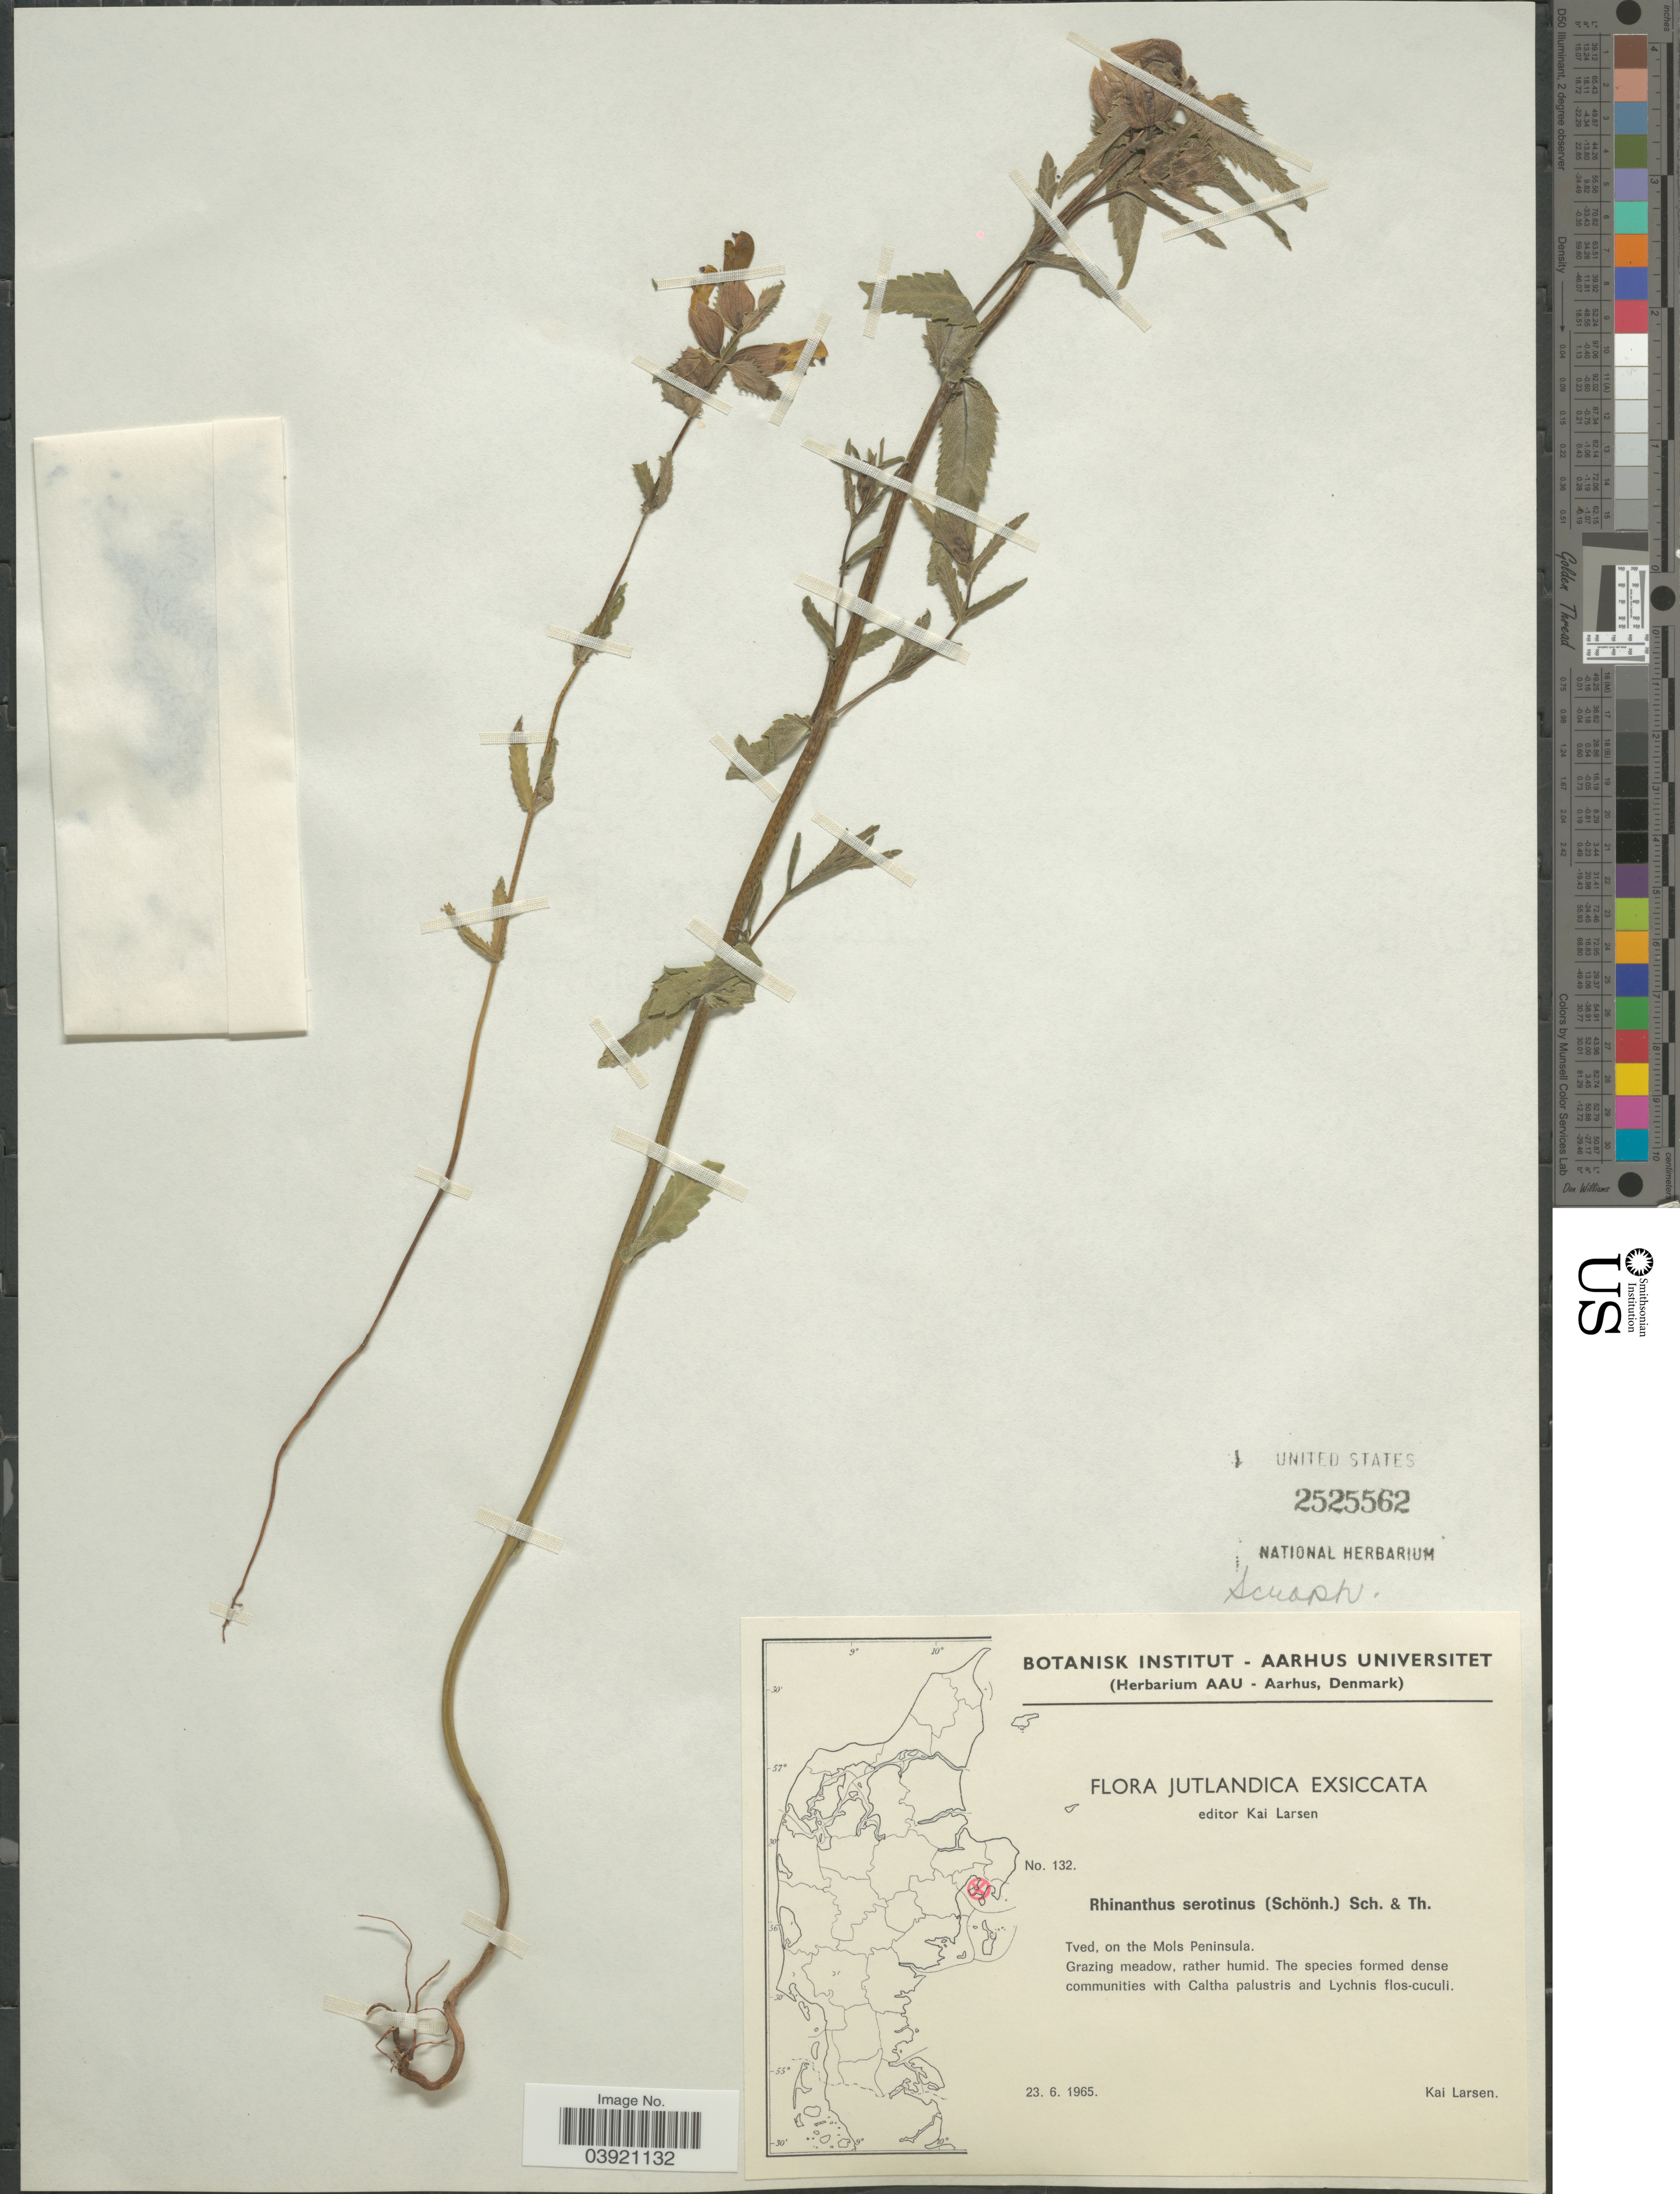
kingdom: Plantae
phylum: Tracheophyta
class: Magnoliopsida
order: Lamiales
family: Orobanchaceae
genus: Rhinanthus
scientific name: Rhinanthus serotinus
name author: (Schönh.) Oborny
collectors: K. Larsen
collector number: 132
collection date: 1965-06-23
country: Denmark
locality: Jutlandica. Tved, on the Mols Peninsula.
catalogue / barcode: US 2525562